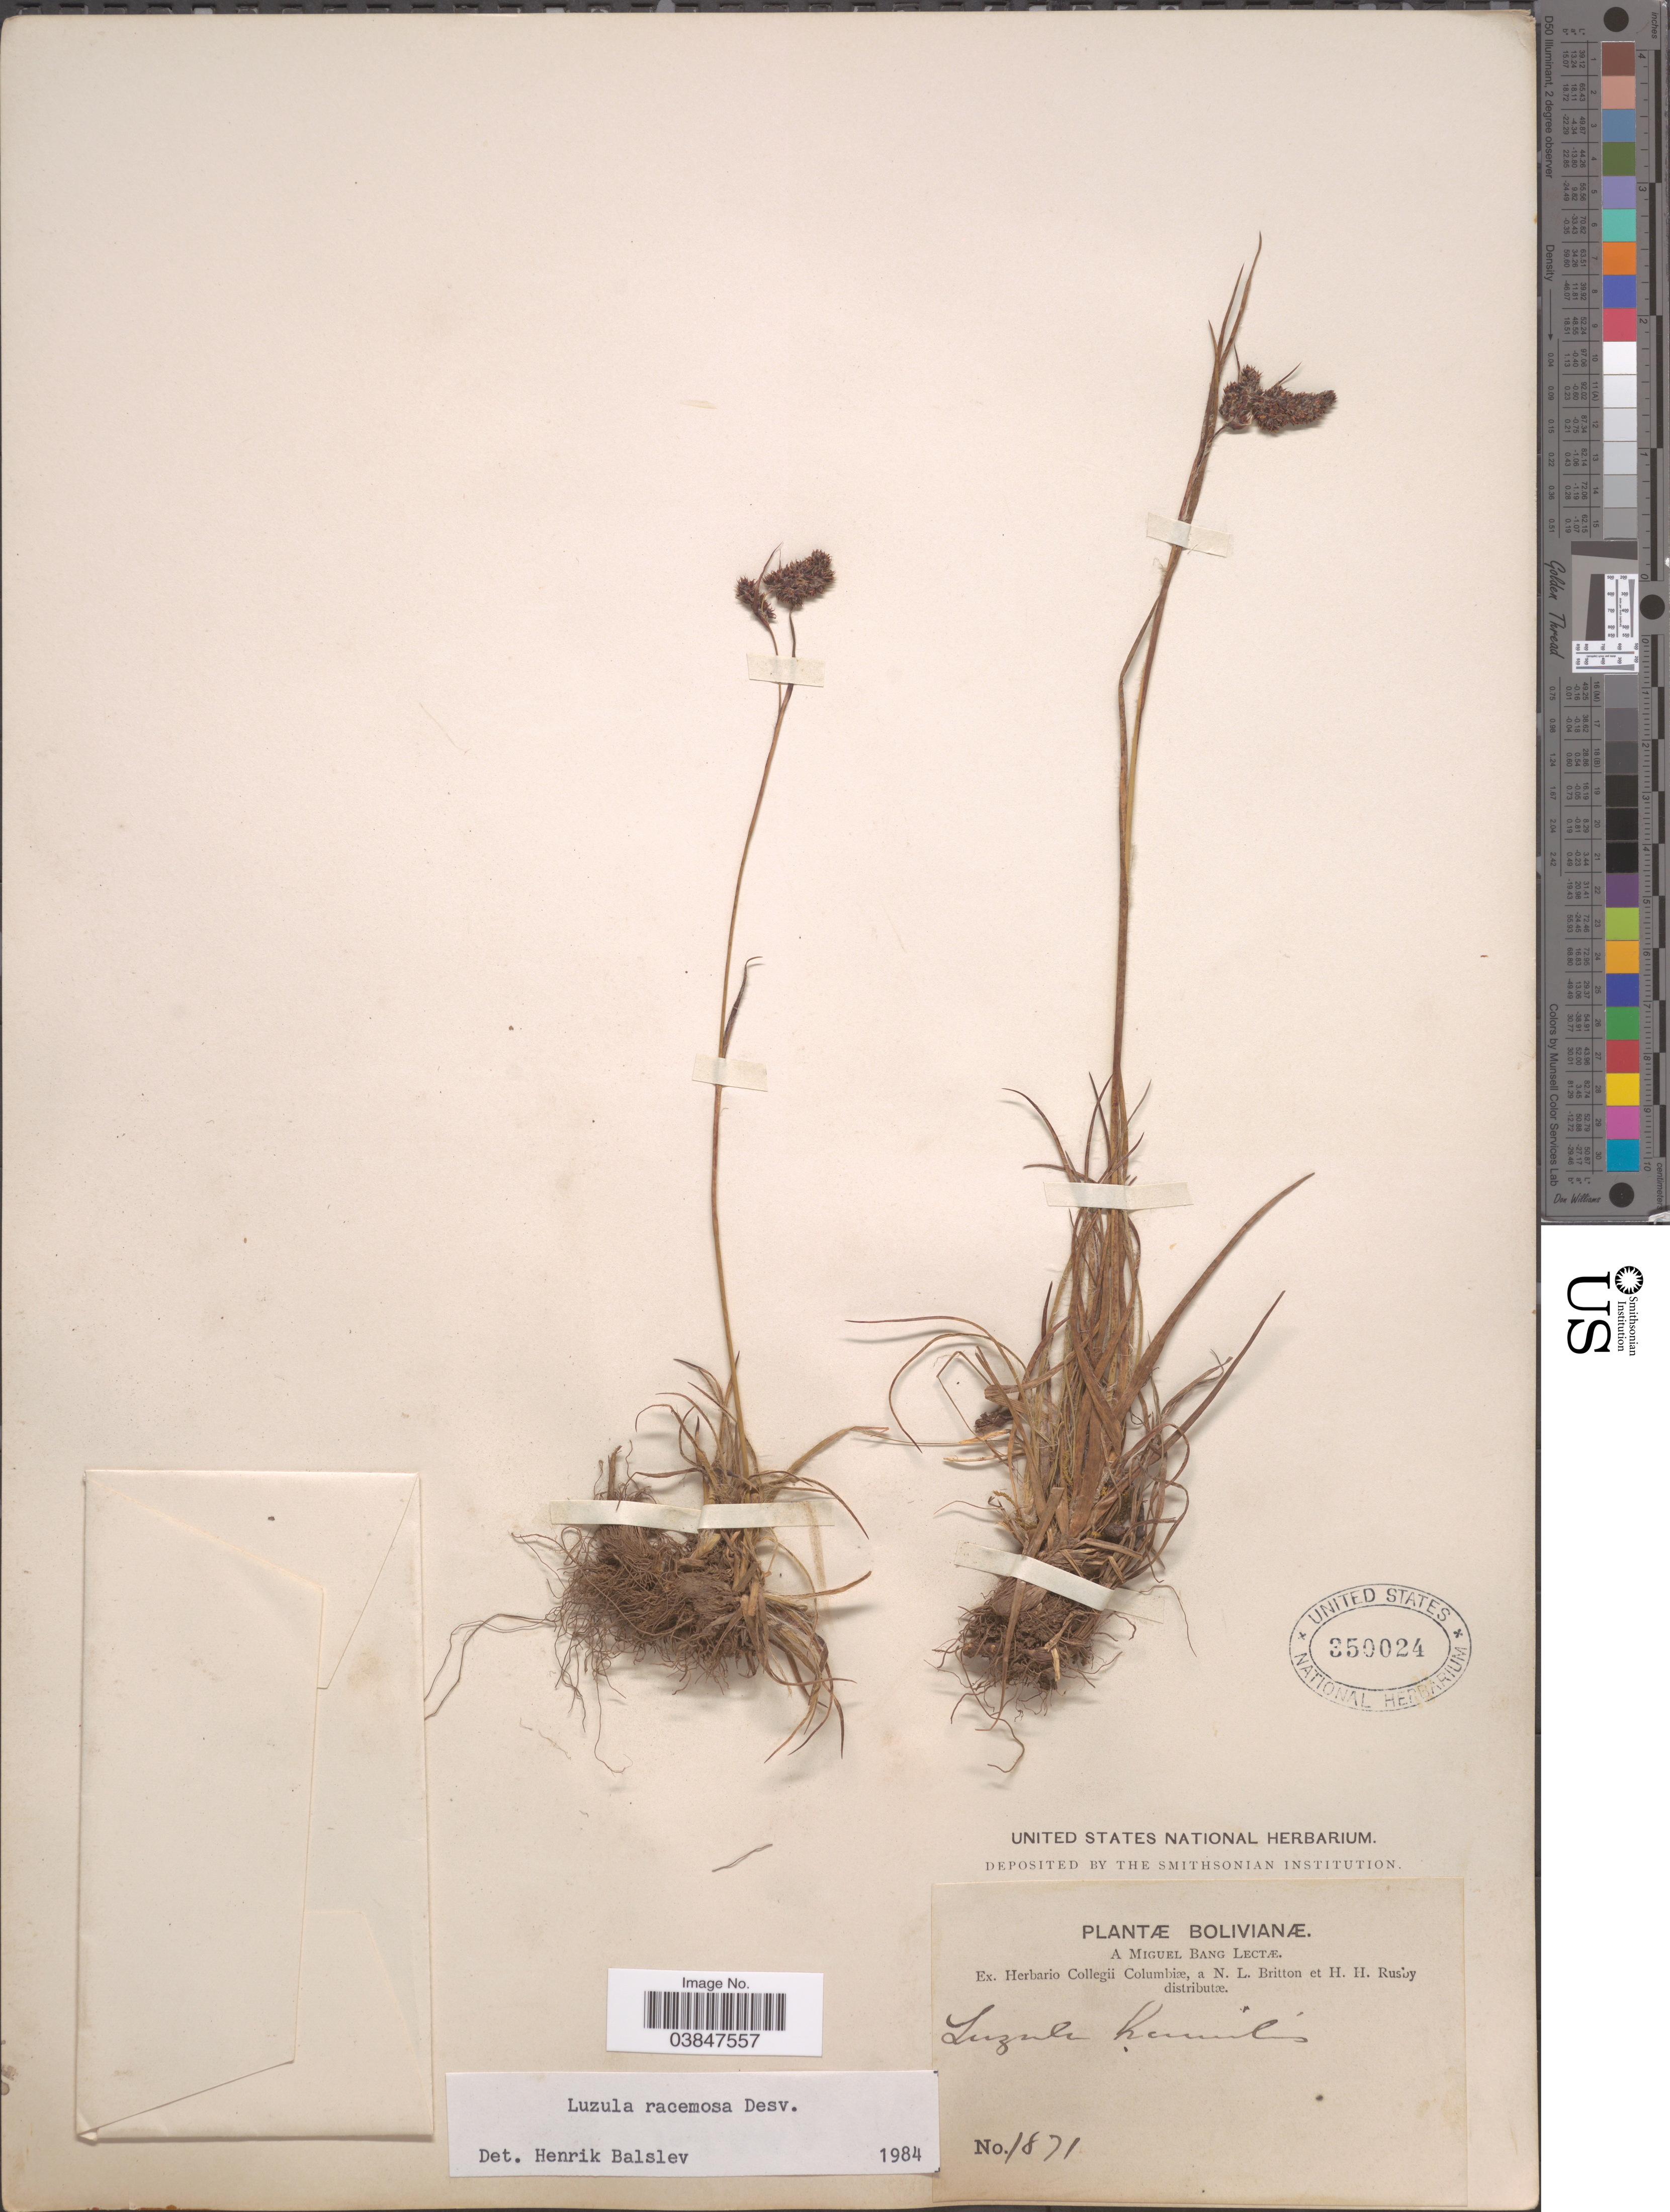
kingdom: Plantae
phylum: Tracheophyta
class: Liliopsida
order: Poales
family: Juncaceae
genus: Luzula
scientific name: Luzula racemosa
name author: Desv.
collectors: M. Bang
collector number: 1871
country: Bolivia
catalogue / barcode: US 350024